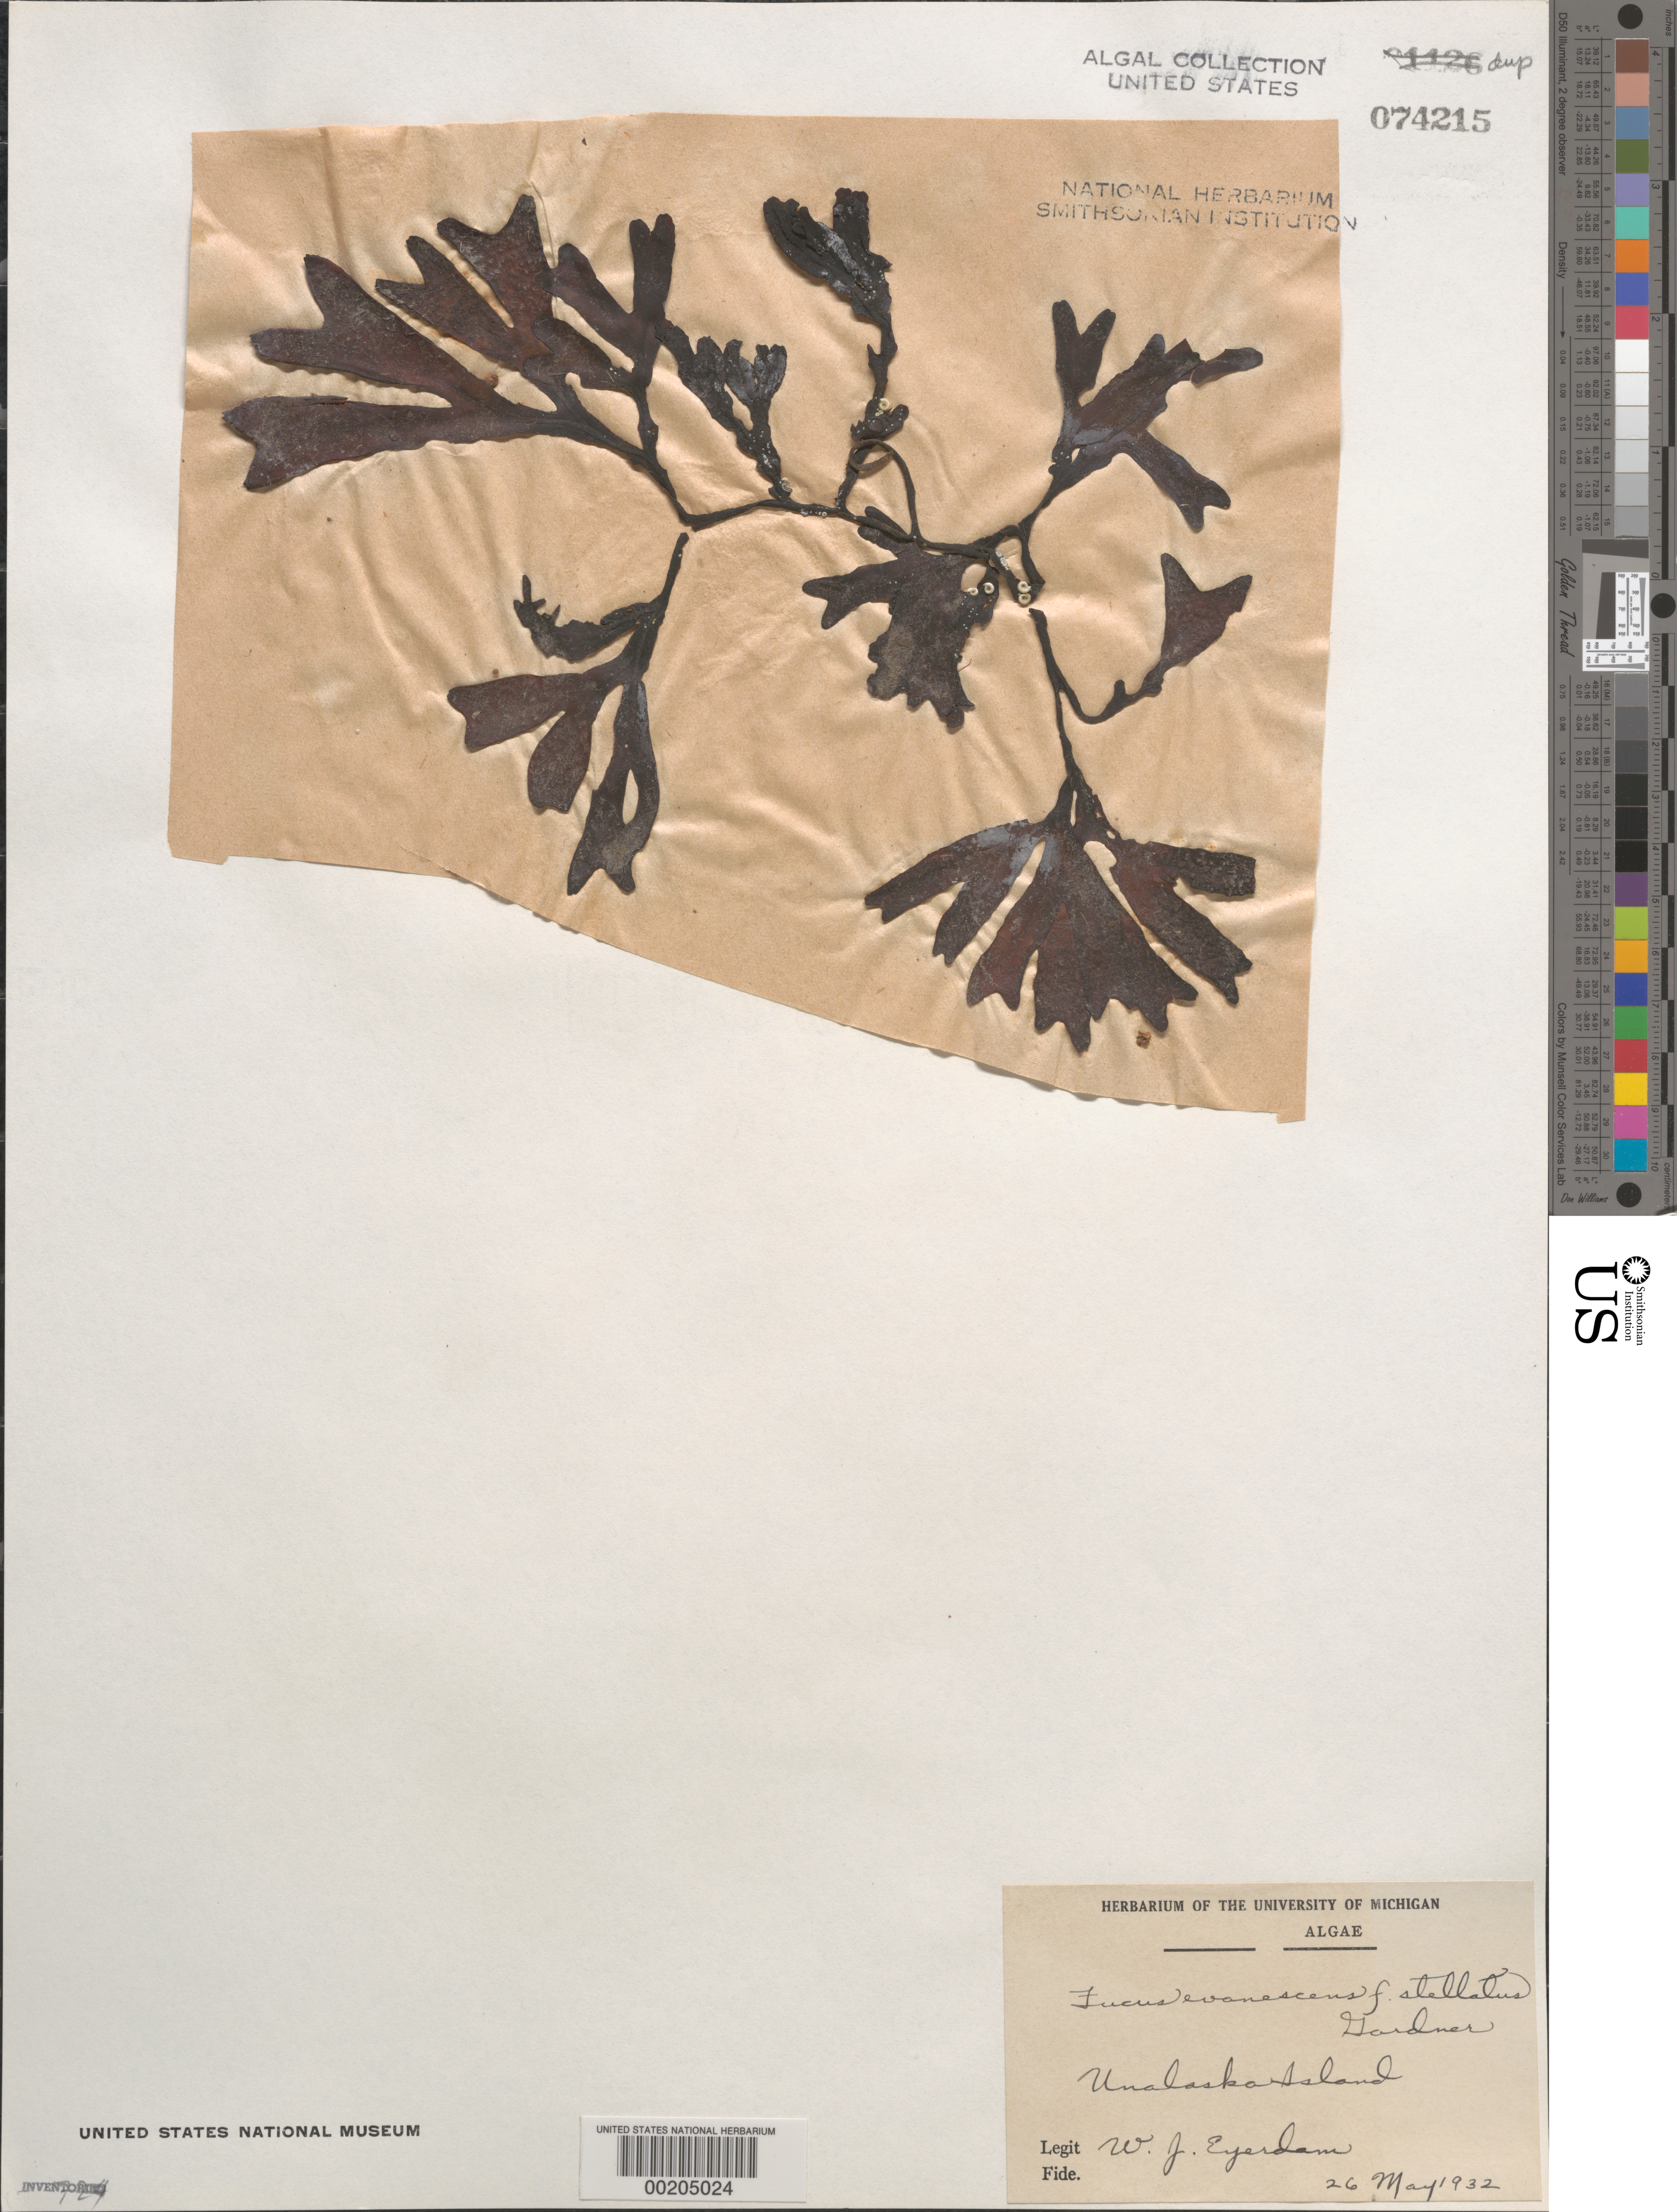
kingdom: Chromista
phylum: Ochrophyta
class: Phaeophyceae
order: Fucales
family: Fucaceae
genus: Fucus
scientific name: Fucus distichus subsp. evanescens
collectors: W. J. Eyerdam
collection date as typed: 26 May 1932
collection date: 1932-05-26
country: United States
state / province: Alaska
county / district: Aleutian Islands Division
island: Unalaska Island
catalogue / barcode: US 74215